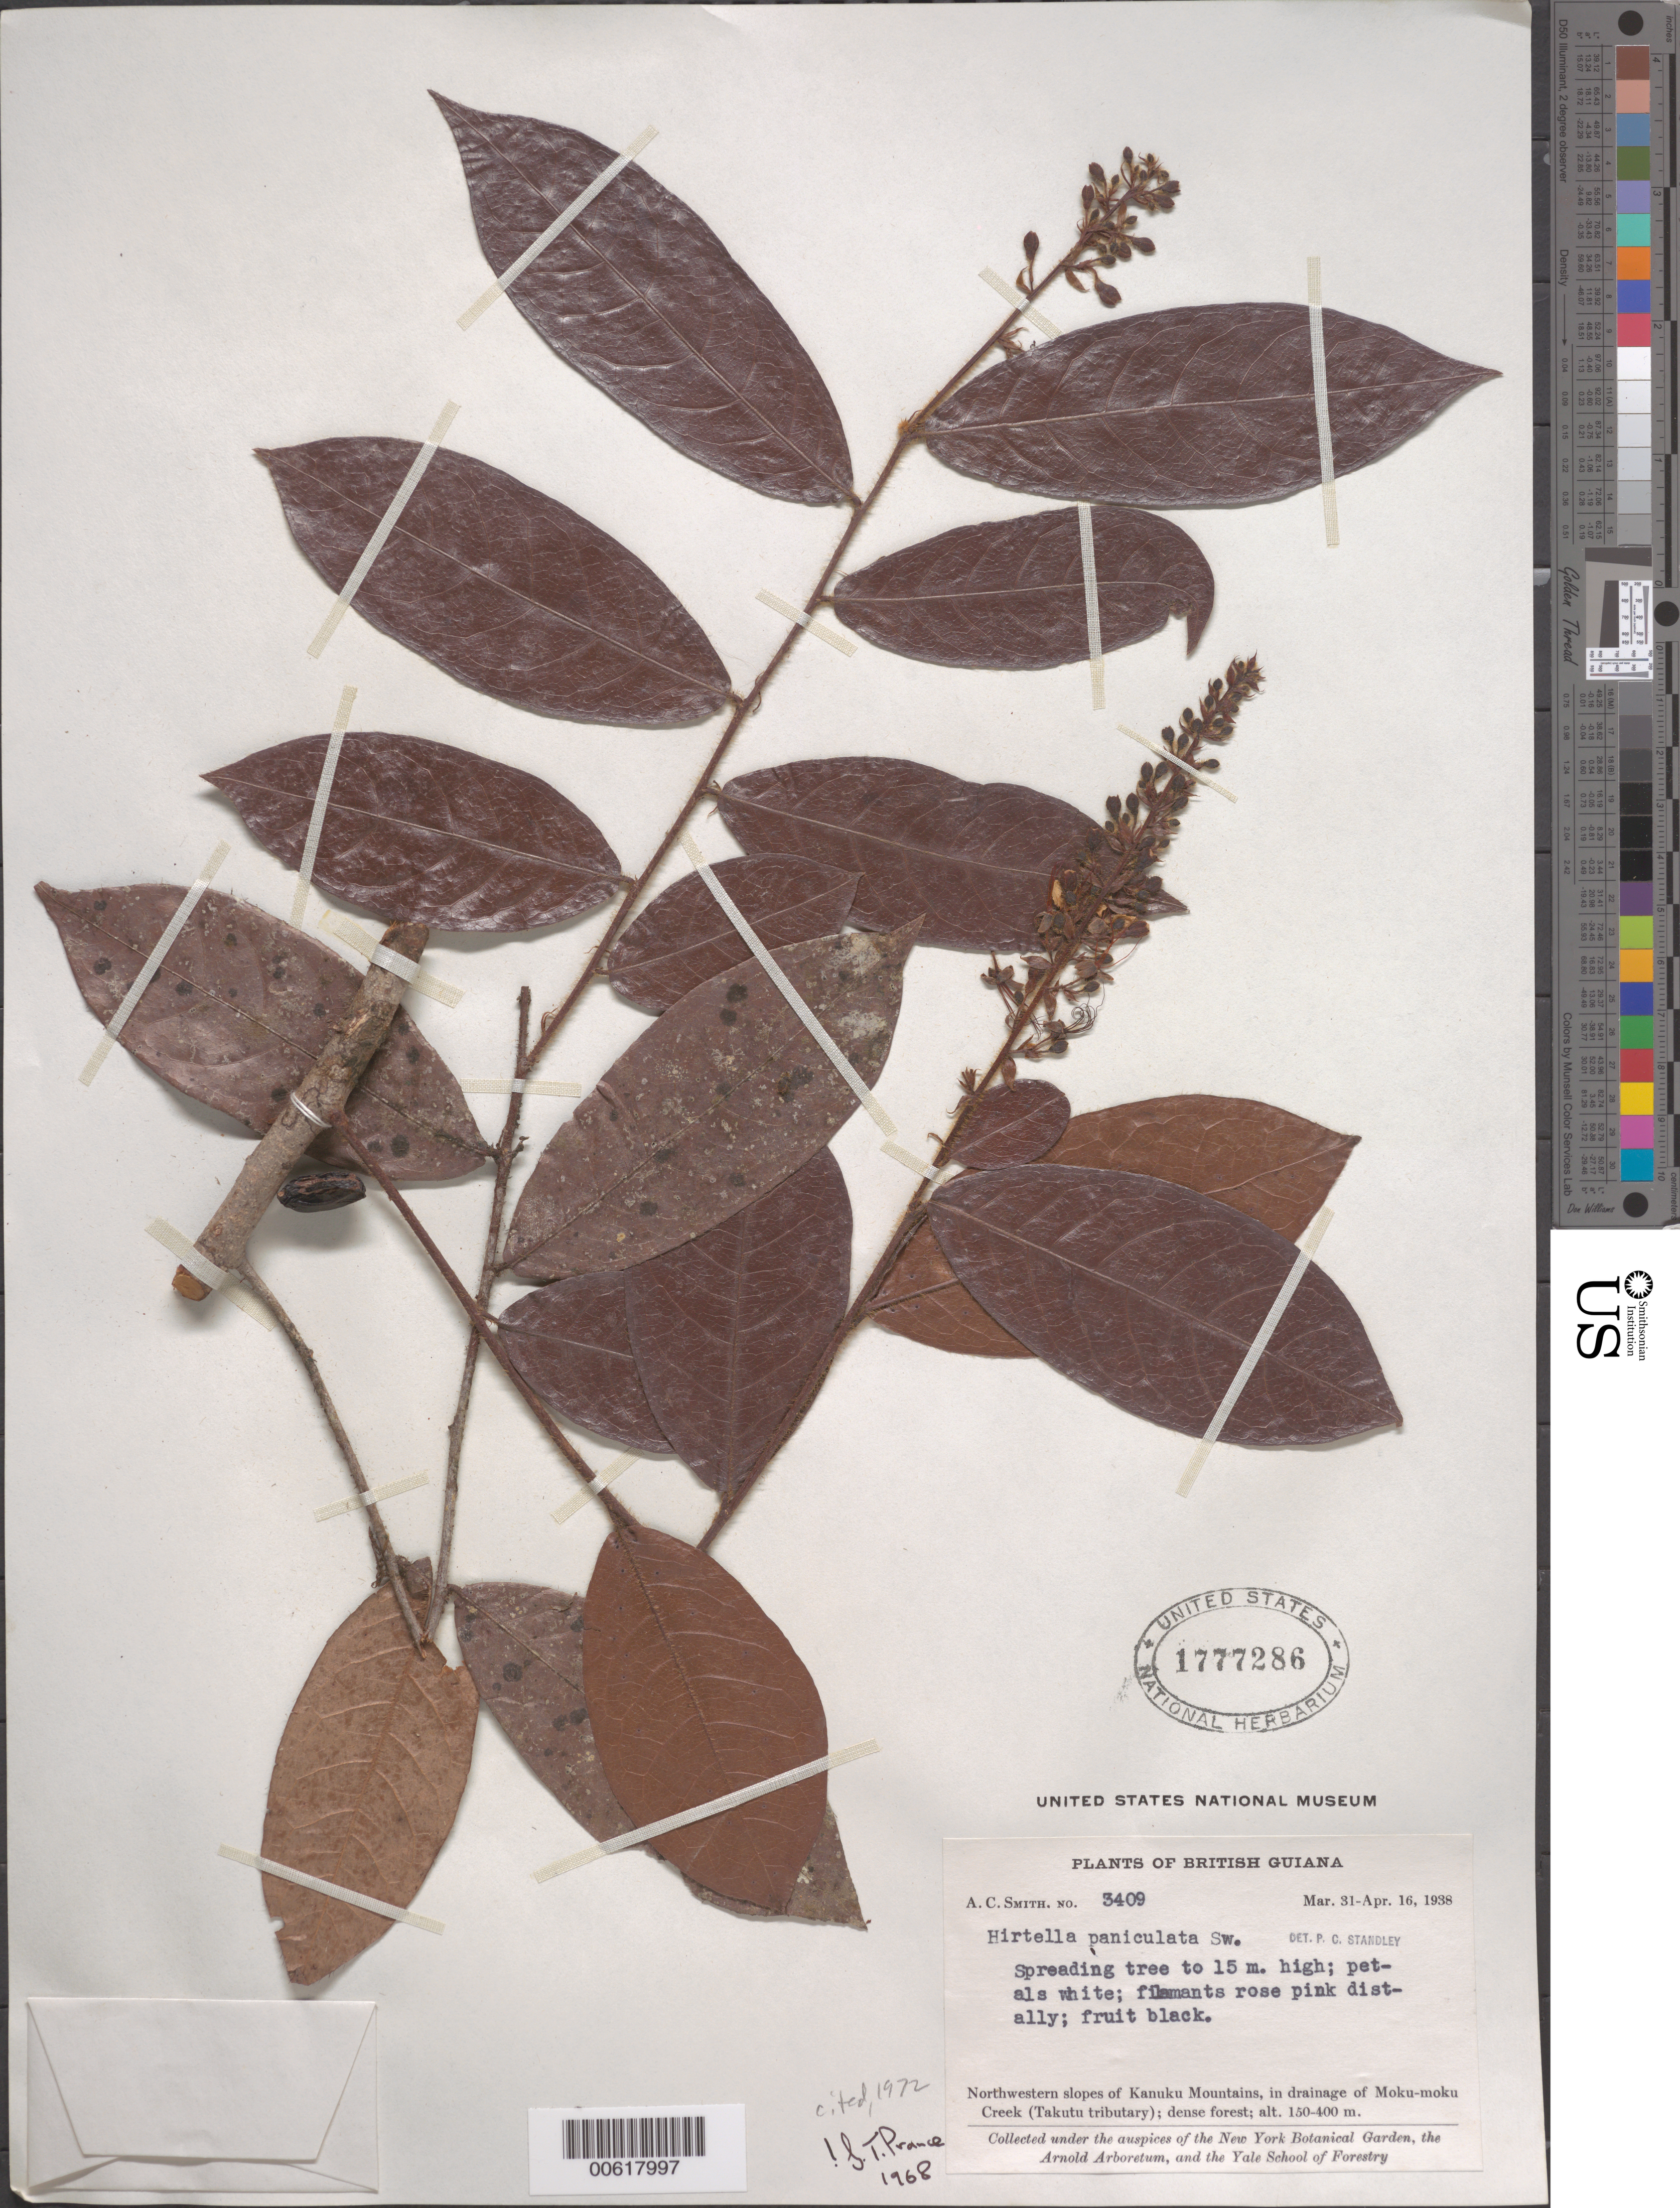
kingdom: Plantae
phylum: Tracheophyta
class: Magnoliopsida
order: Malpighiales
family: Chrysobalanaceae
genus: Hirtella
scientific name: Hirtella paniculata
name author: Sw.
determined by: Prance, G. T.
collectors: A. C. Smith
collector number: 3409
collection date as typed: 31-Mar-38 to 16-Apr-38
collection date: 1938-03-31/1938-04-16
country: Guyana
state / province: U. Takutu-U. Essequibo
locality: Kanuku Mts., NW slopes, in drainage of Moku-moku Creek (Takutu tributary)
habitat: Dense forest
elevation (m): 150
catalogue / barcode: US 1777286